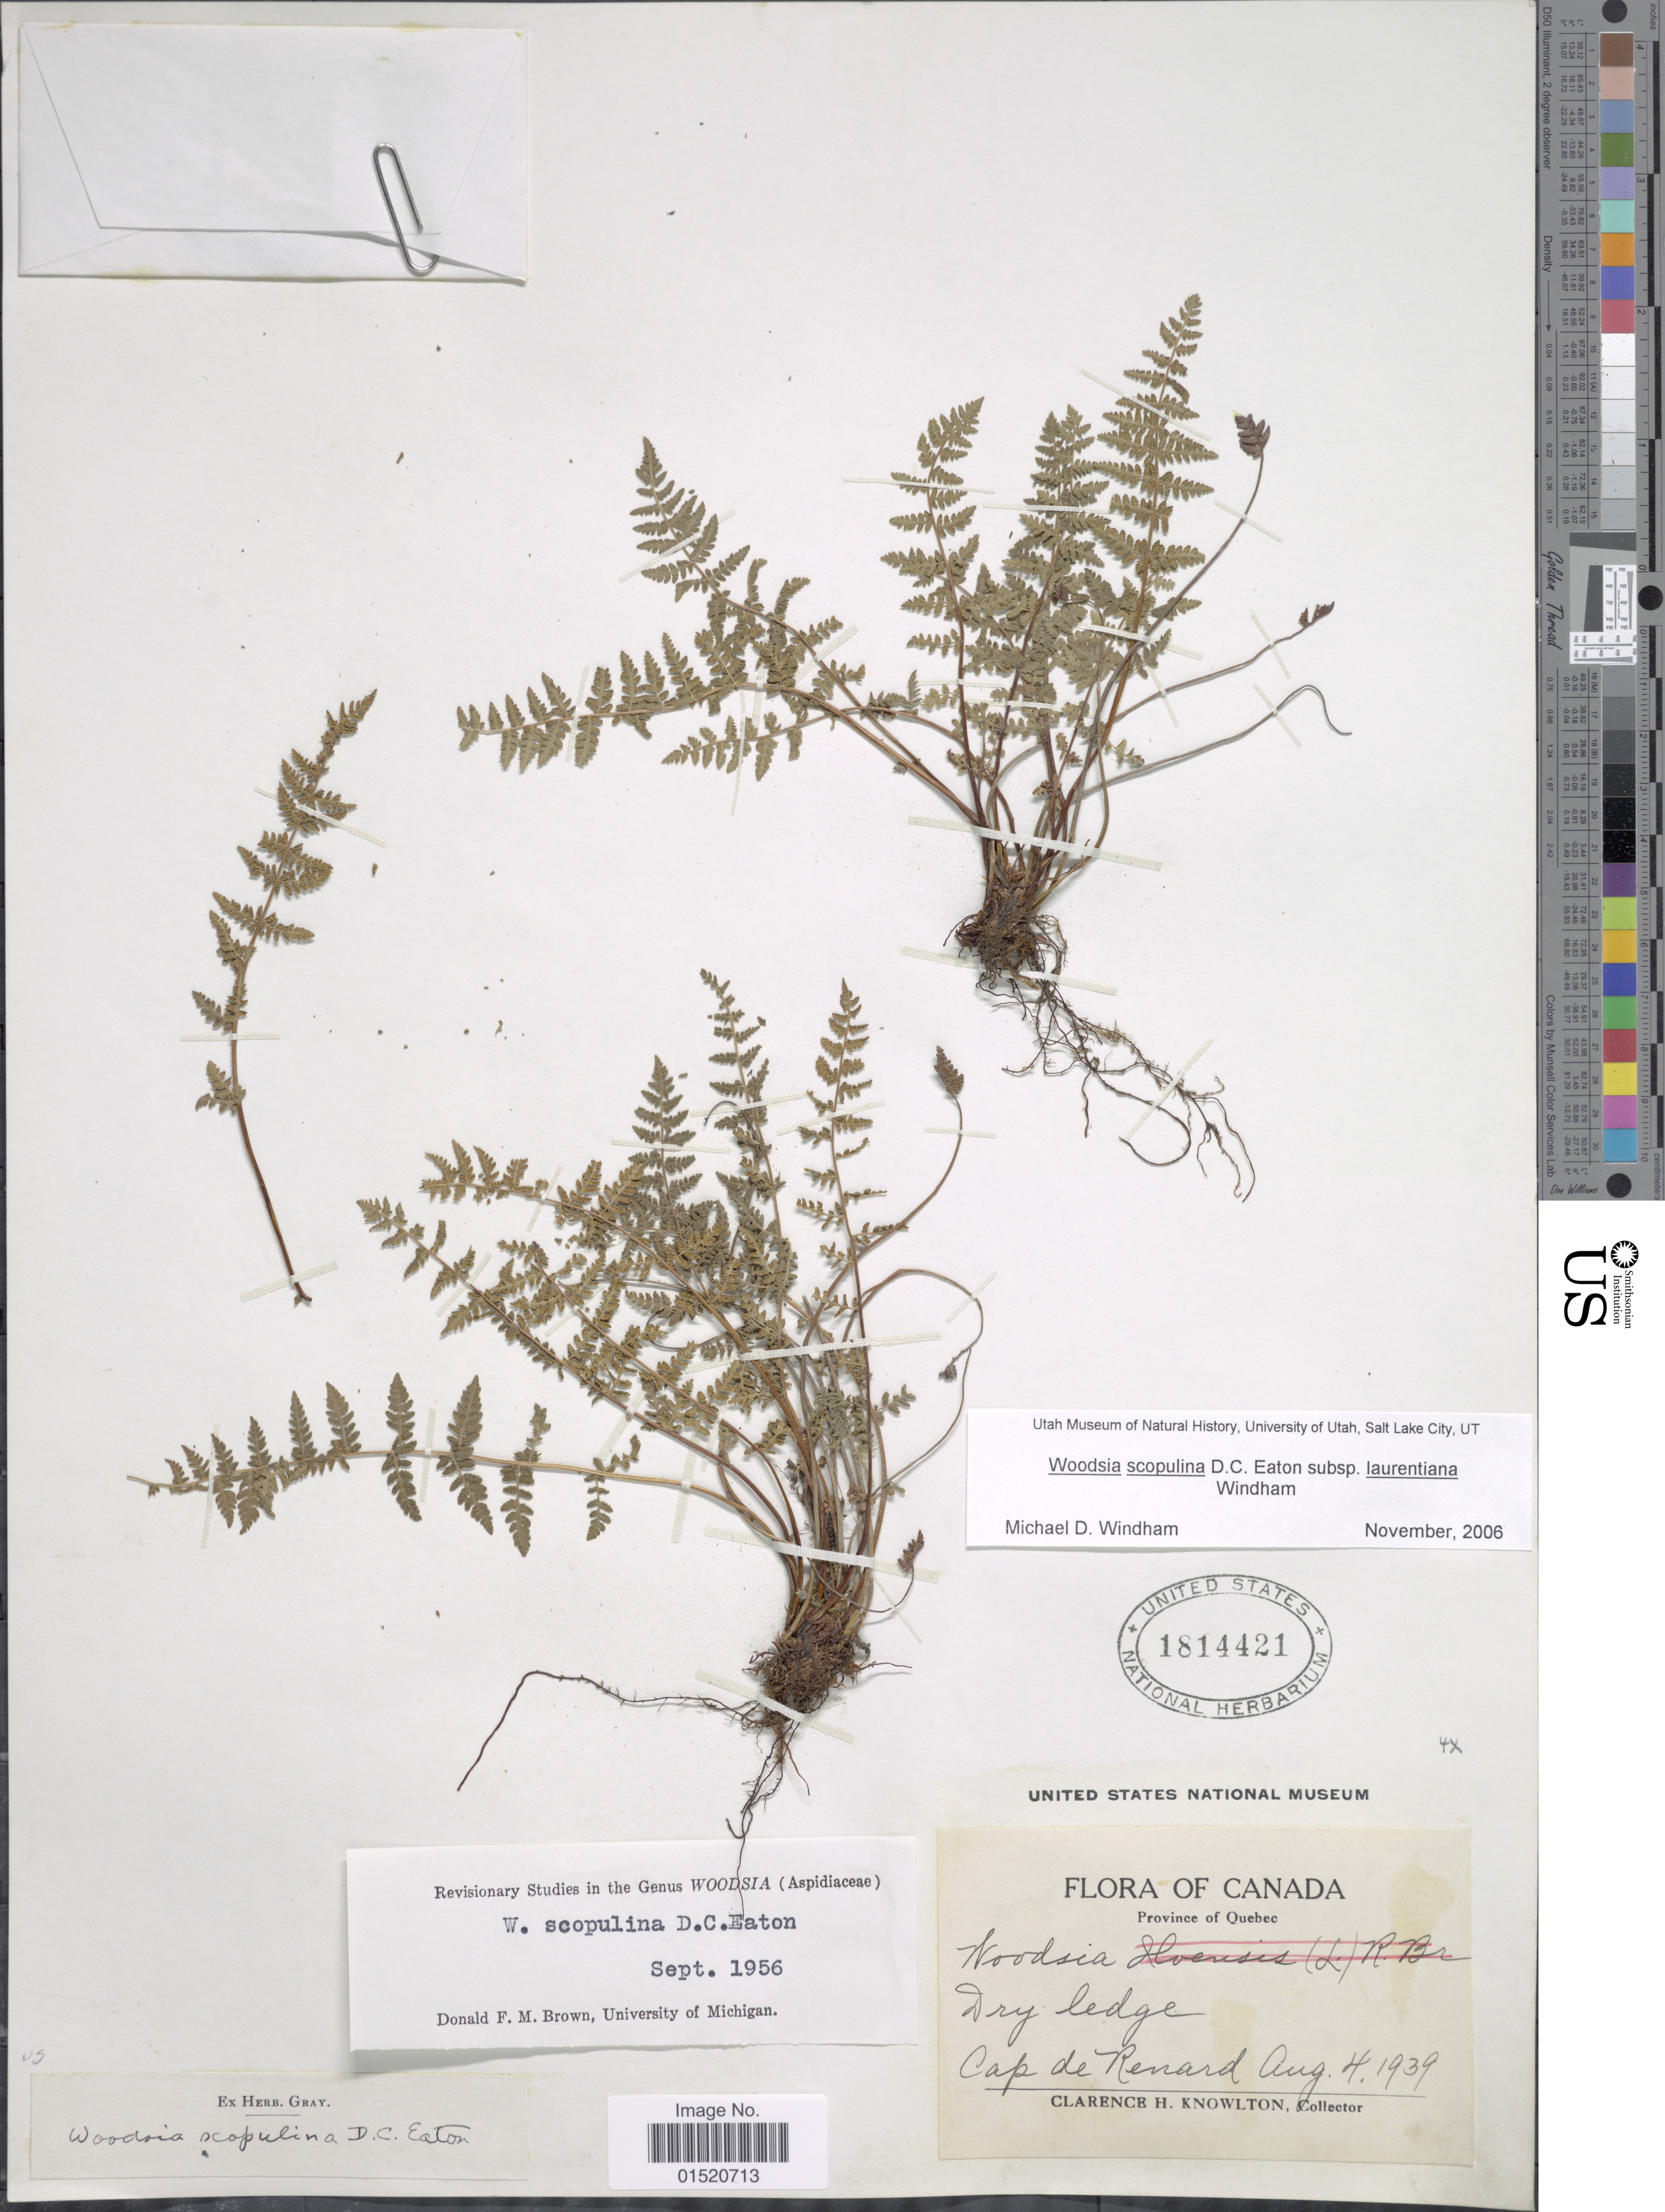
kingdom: Plantae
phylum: Tracheophyta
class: Polypodiopsida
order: Polypodiales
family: Woodsiaceae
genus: Woodsia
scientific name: Woodsia scopulina subsp. laurentiana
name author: Windham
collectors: C. H. Knowlton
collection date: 1939-08-04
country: Canada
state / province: Quebec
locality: Dry ledge Cap de Renard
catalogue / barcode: US 1814421